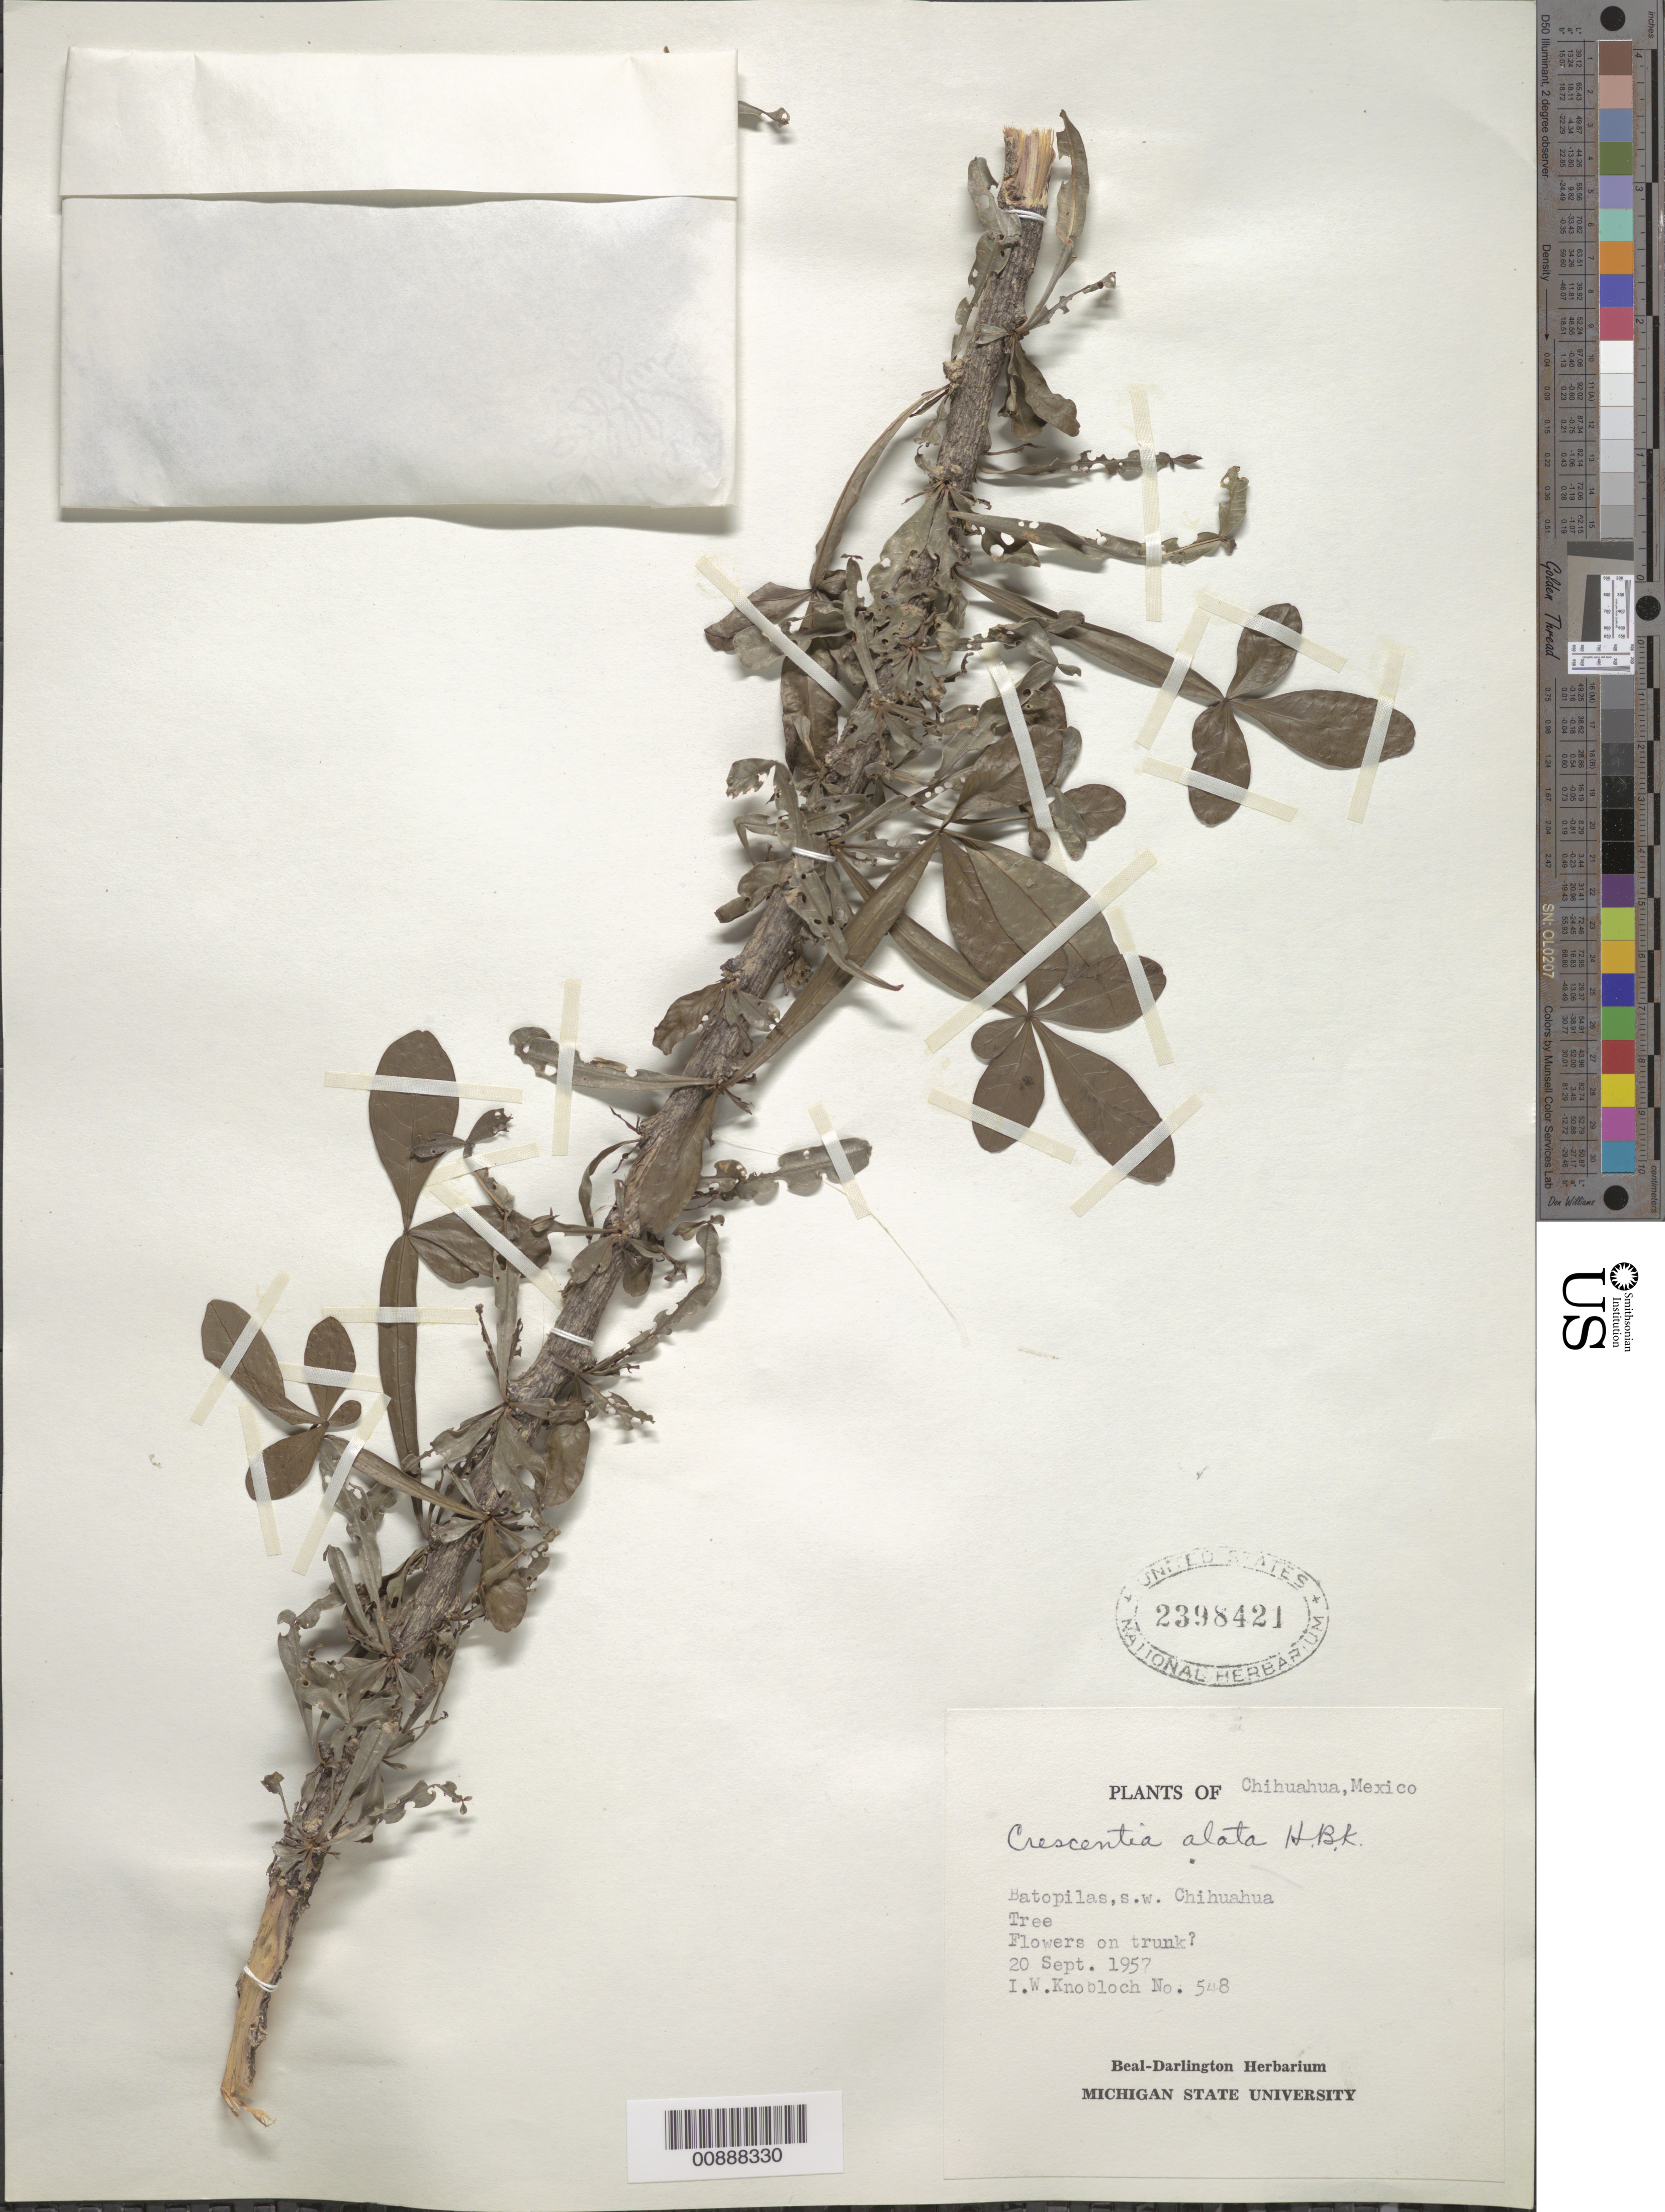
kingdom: Plantae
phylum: Tracheophyta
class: Magnoliopsida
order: Lamiales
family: Bignoniaceae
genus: Crescentia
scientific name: Crescentia alata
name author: Kunth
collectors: I. W. Knobloch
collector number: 548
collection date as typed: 20 Sep 1957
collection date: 1957-09-20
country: Mexico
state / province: Chihuahua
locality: Batopilas, SW Chihuahua.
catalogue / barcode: US 2398421